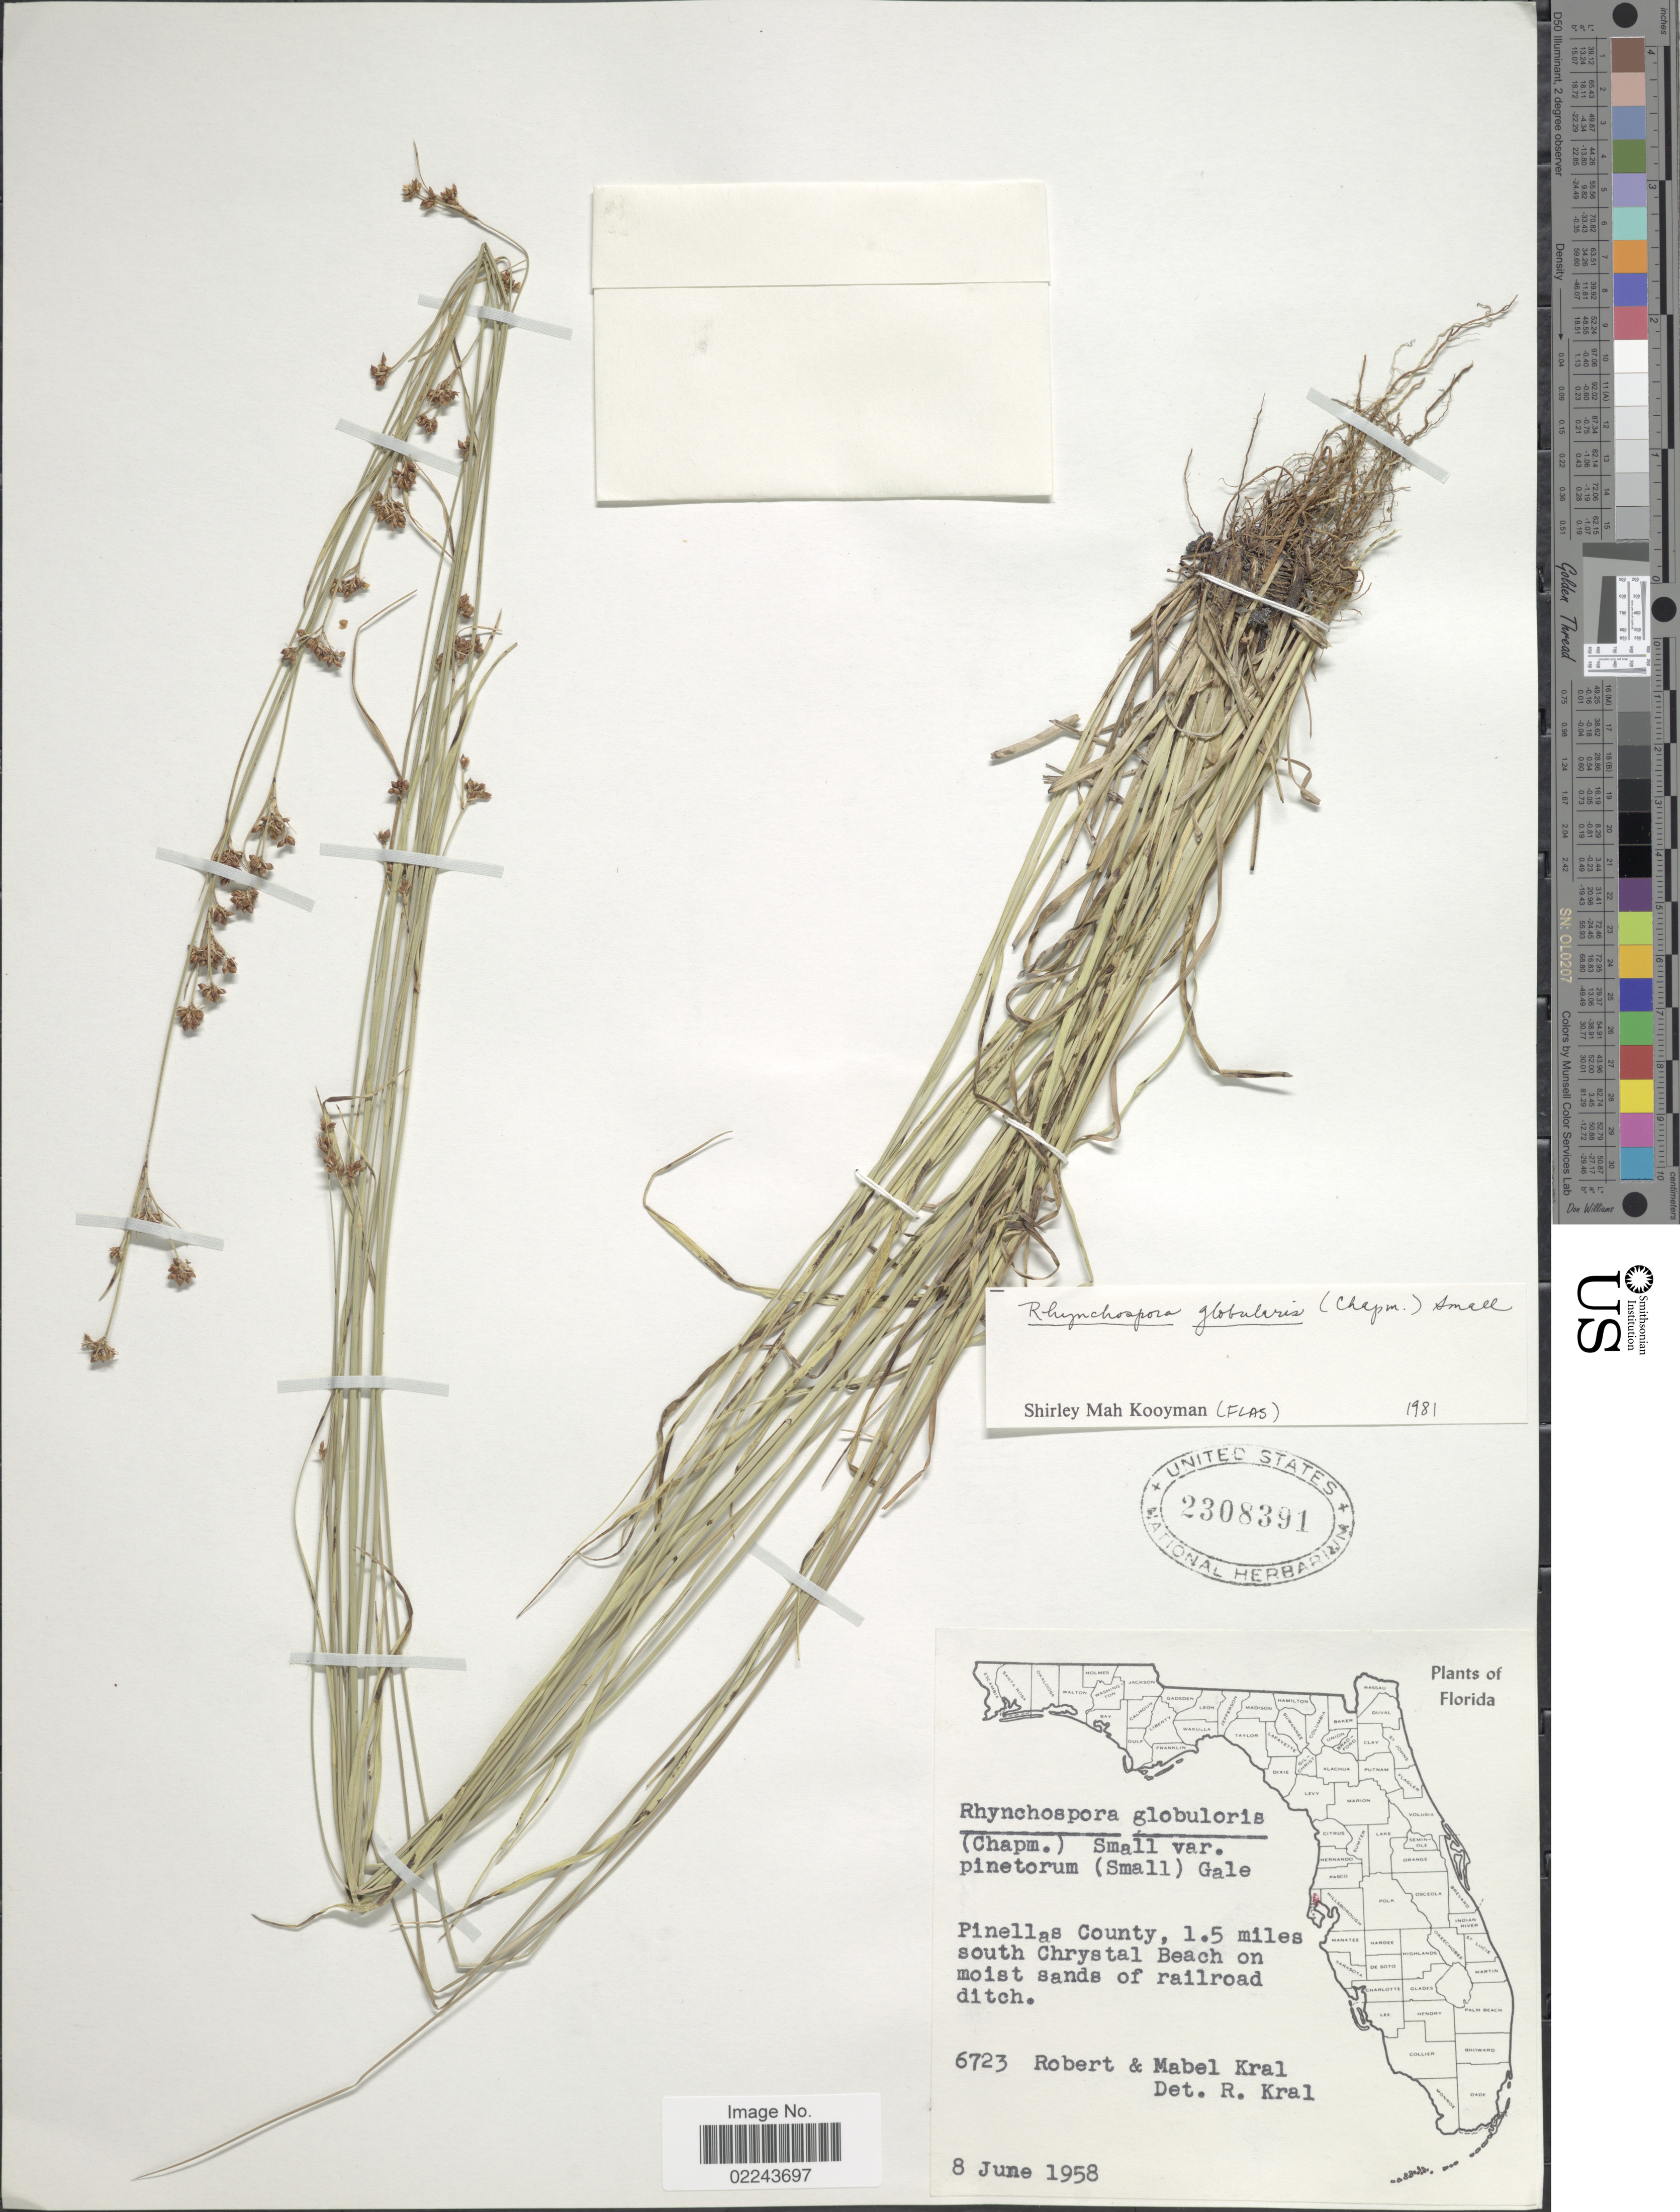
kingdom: Plantae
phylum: Tracheophyta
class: Liliopsida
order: Poales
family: Cyperaceae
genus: Rhynchospora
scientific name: Rhynchospora globularis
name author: (Chapm.) Small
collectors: R. Kral & M. Kral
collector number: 6723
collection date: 1958-06-08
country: United States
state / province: Florida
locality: Pinellas County, 1.5 miles south Chrystal Beach on moist sands of railroad ditch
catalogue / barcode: US 2308391